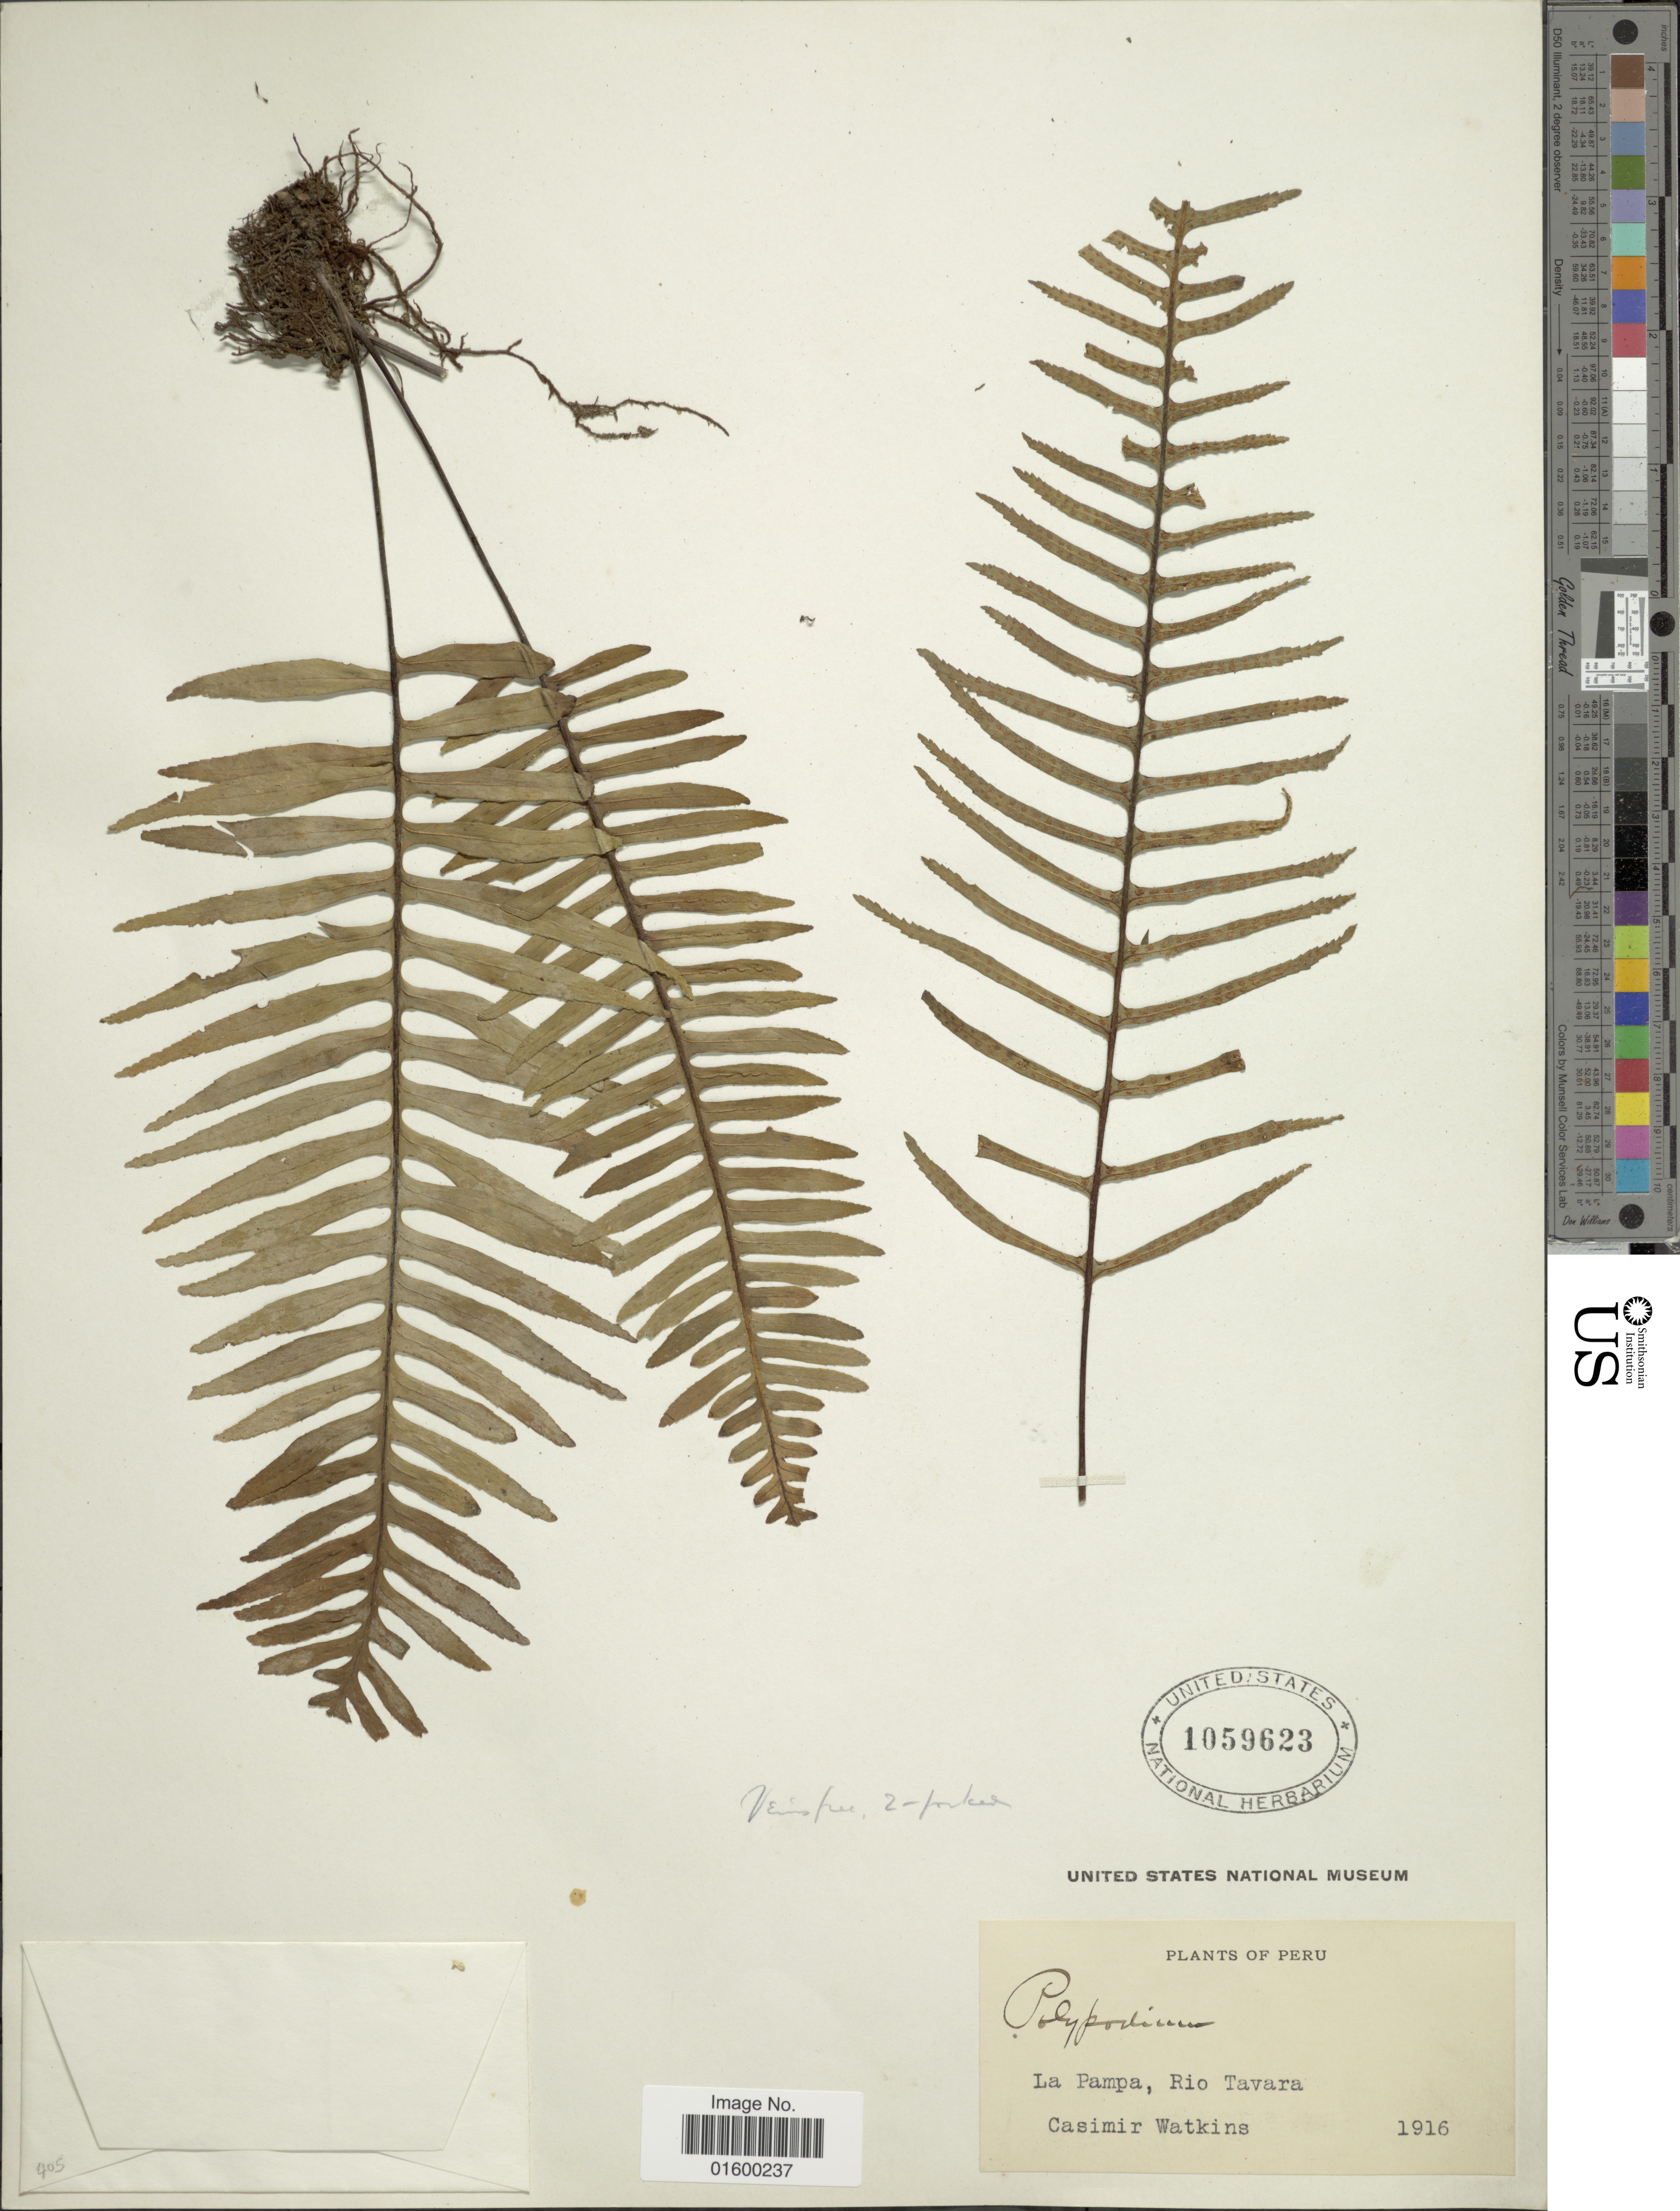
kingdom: Plantae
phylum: Tracheophyta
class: Polypodiopsida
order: Polypodiales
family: Polypodiaceae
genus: Pleopeltis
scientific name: Pleopeltis sp.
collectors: C. Watkins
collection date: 1916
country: Peru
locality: La Pampa, Rio Tavara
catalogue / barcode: US 1059623